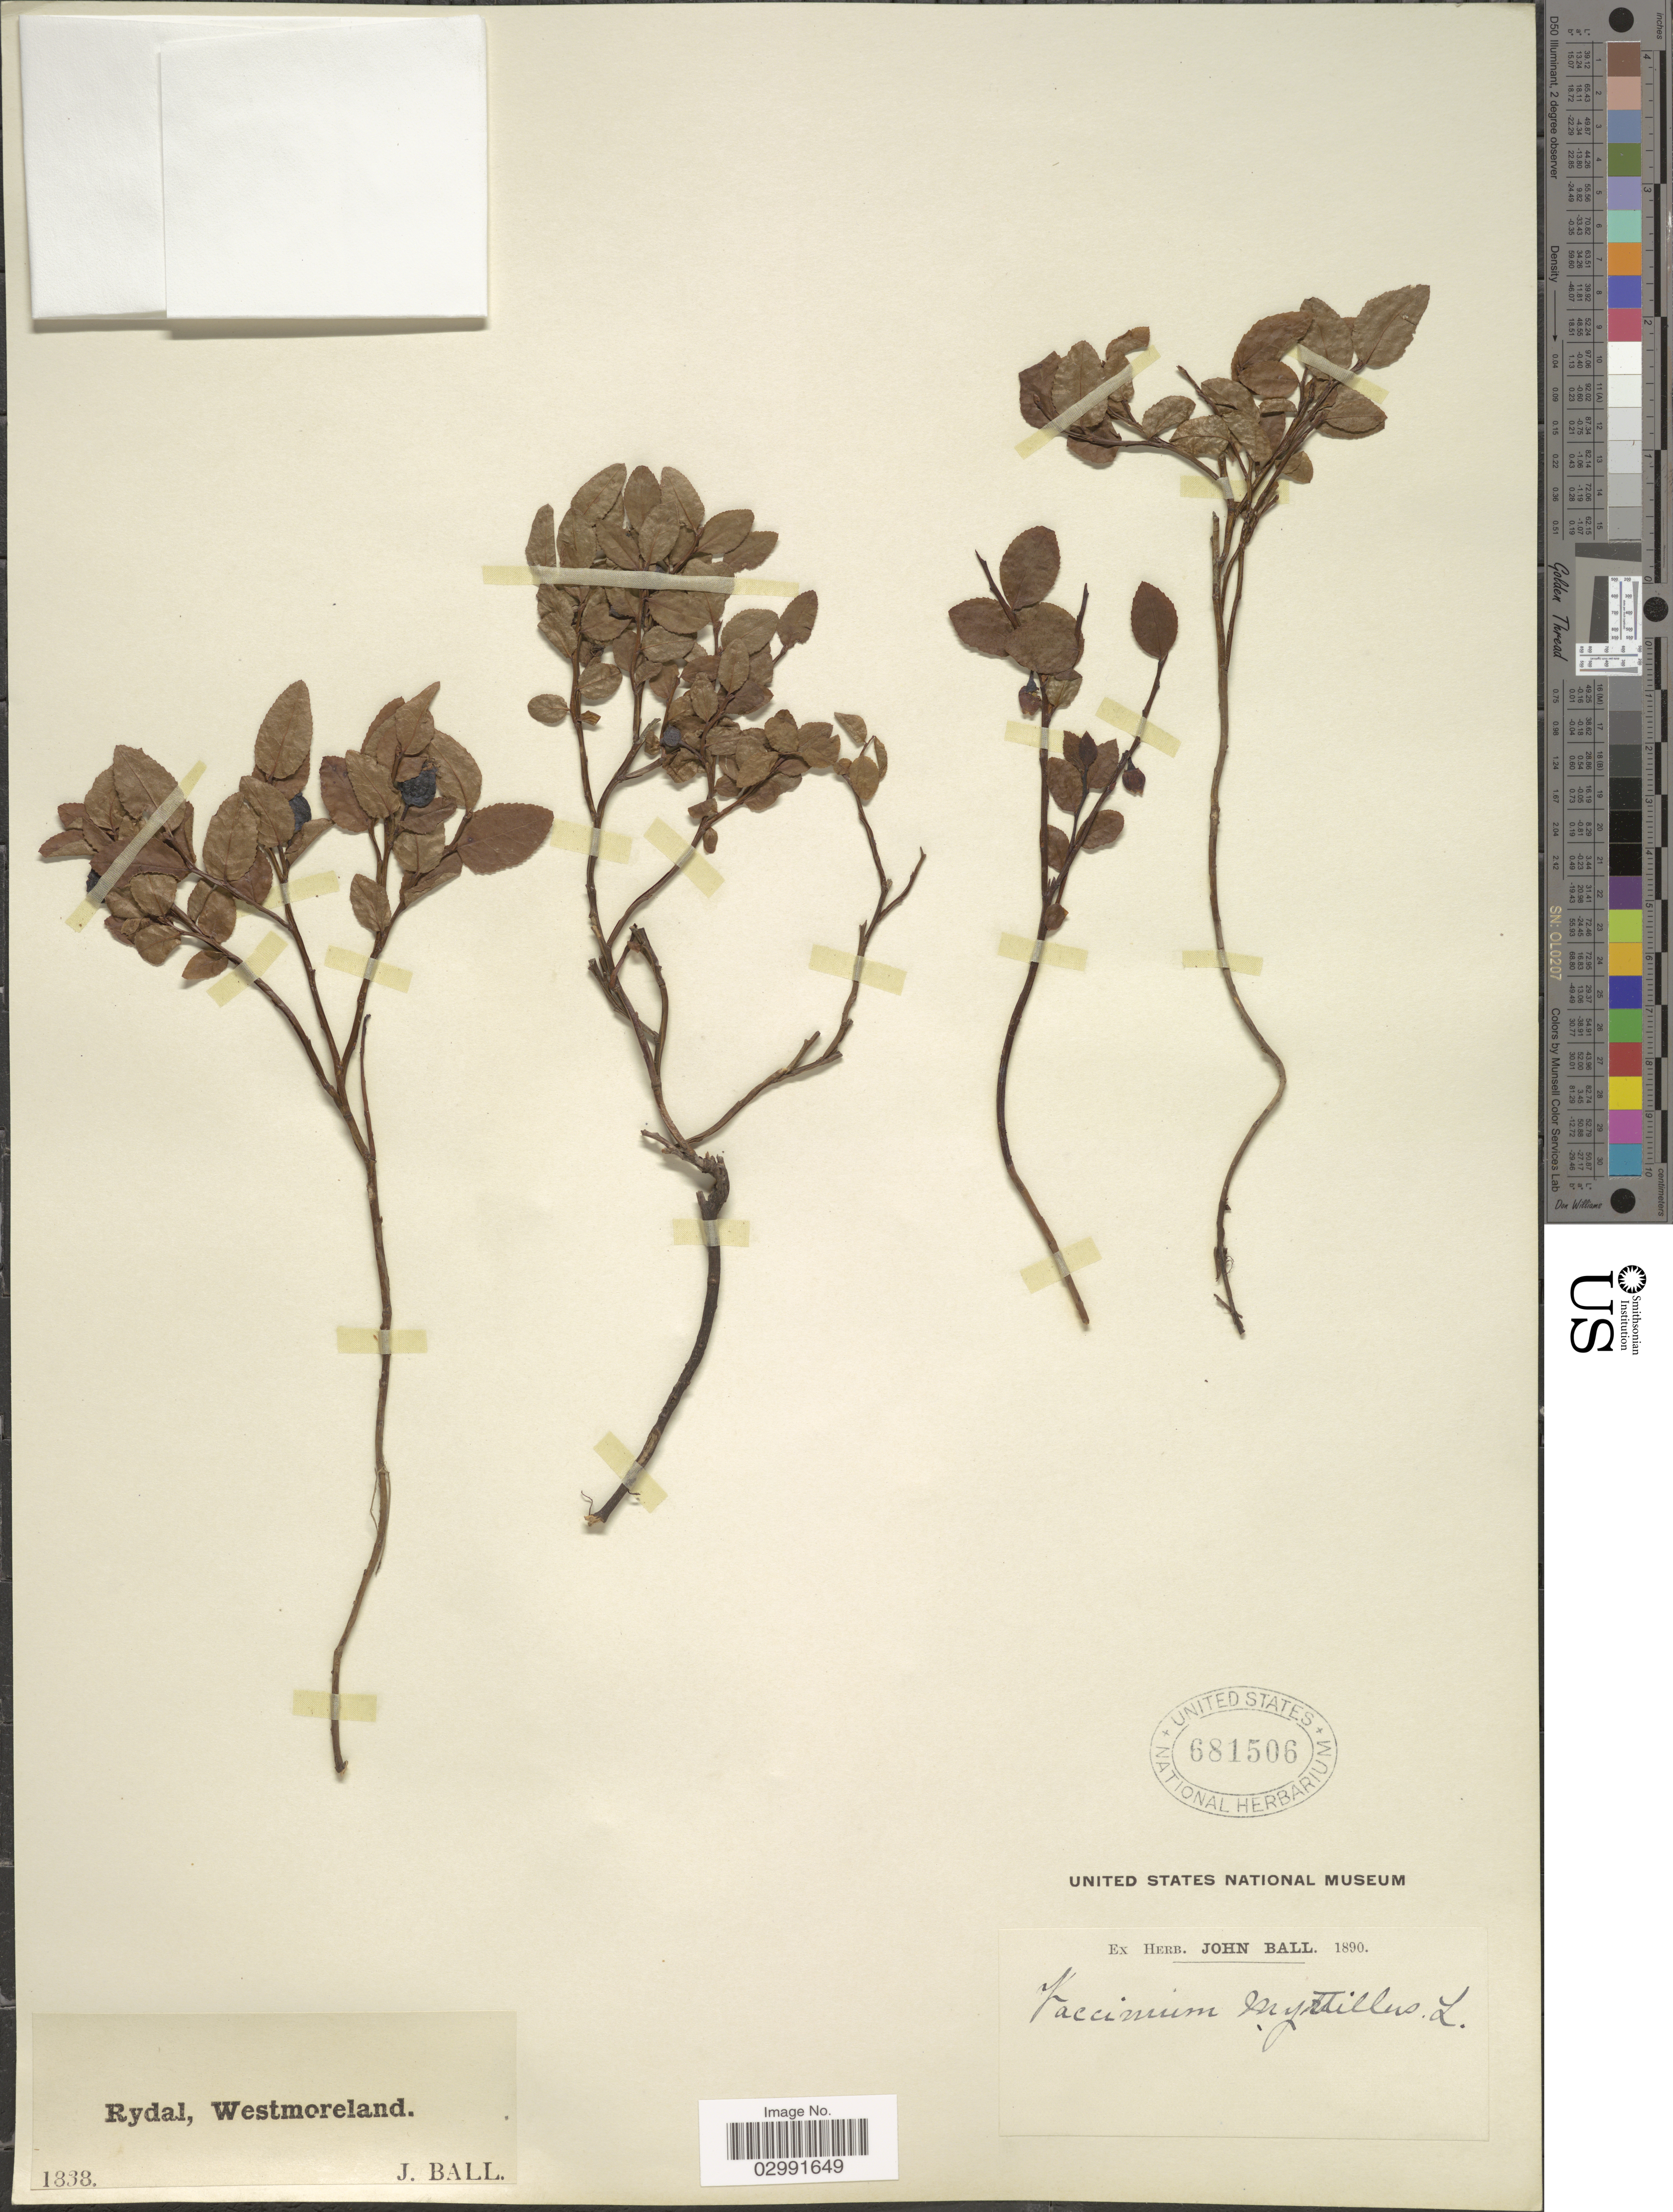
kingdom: Plantae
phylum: Tracheophyta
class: Magnoliopsida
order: Ericales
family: Ericaceae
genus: Vaccinium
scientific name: Vaccinium myrtillus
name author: L.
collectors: J. Ball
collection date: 1838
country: Jamaica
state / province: Westmoreland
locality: Rydal.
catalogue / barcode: US 681506